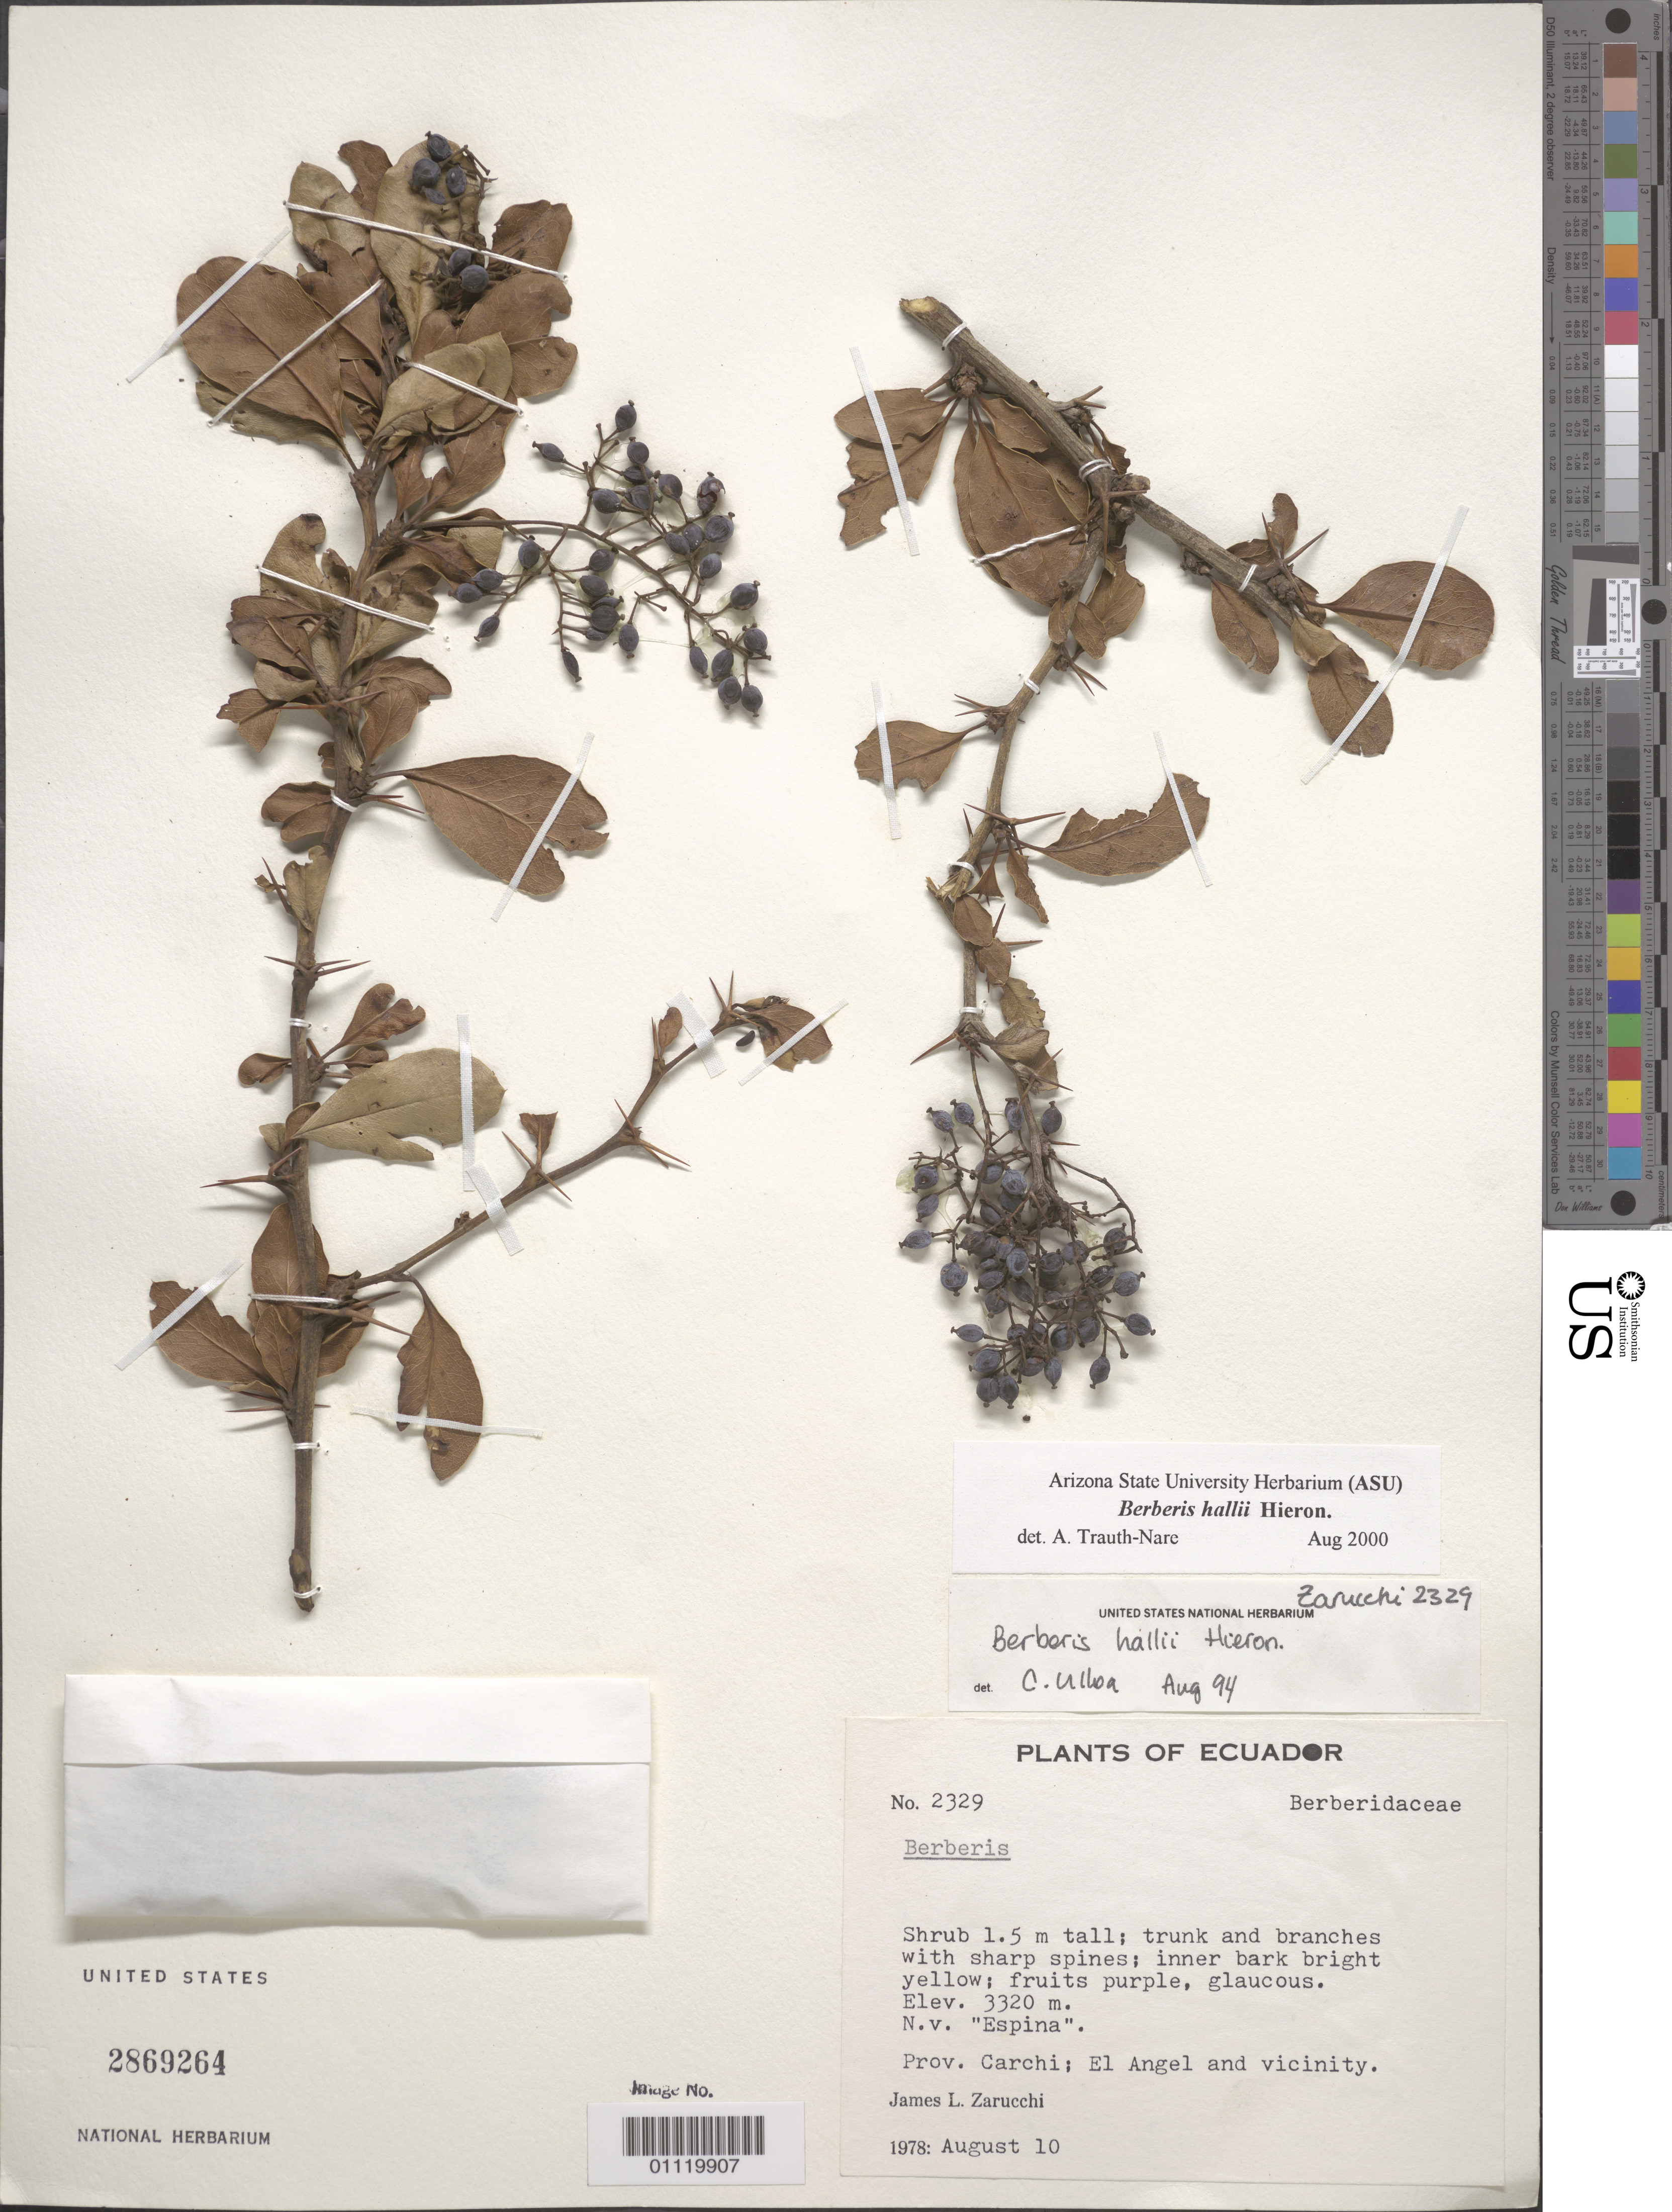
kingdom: Plantae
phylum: Tracheophyta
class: Magnoliopsida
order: Ranunculales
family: Berberidaceae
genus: Berberis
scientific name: Berberis hallii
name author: Hieron.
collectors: J. L. Zarucchi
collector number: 2329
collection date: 1978-08-10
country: Ecuador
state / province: Carchi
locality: El Angel and vicinity.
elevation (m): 3320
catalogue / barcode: US 2869264